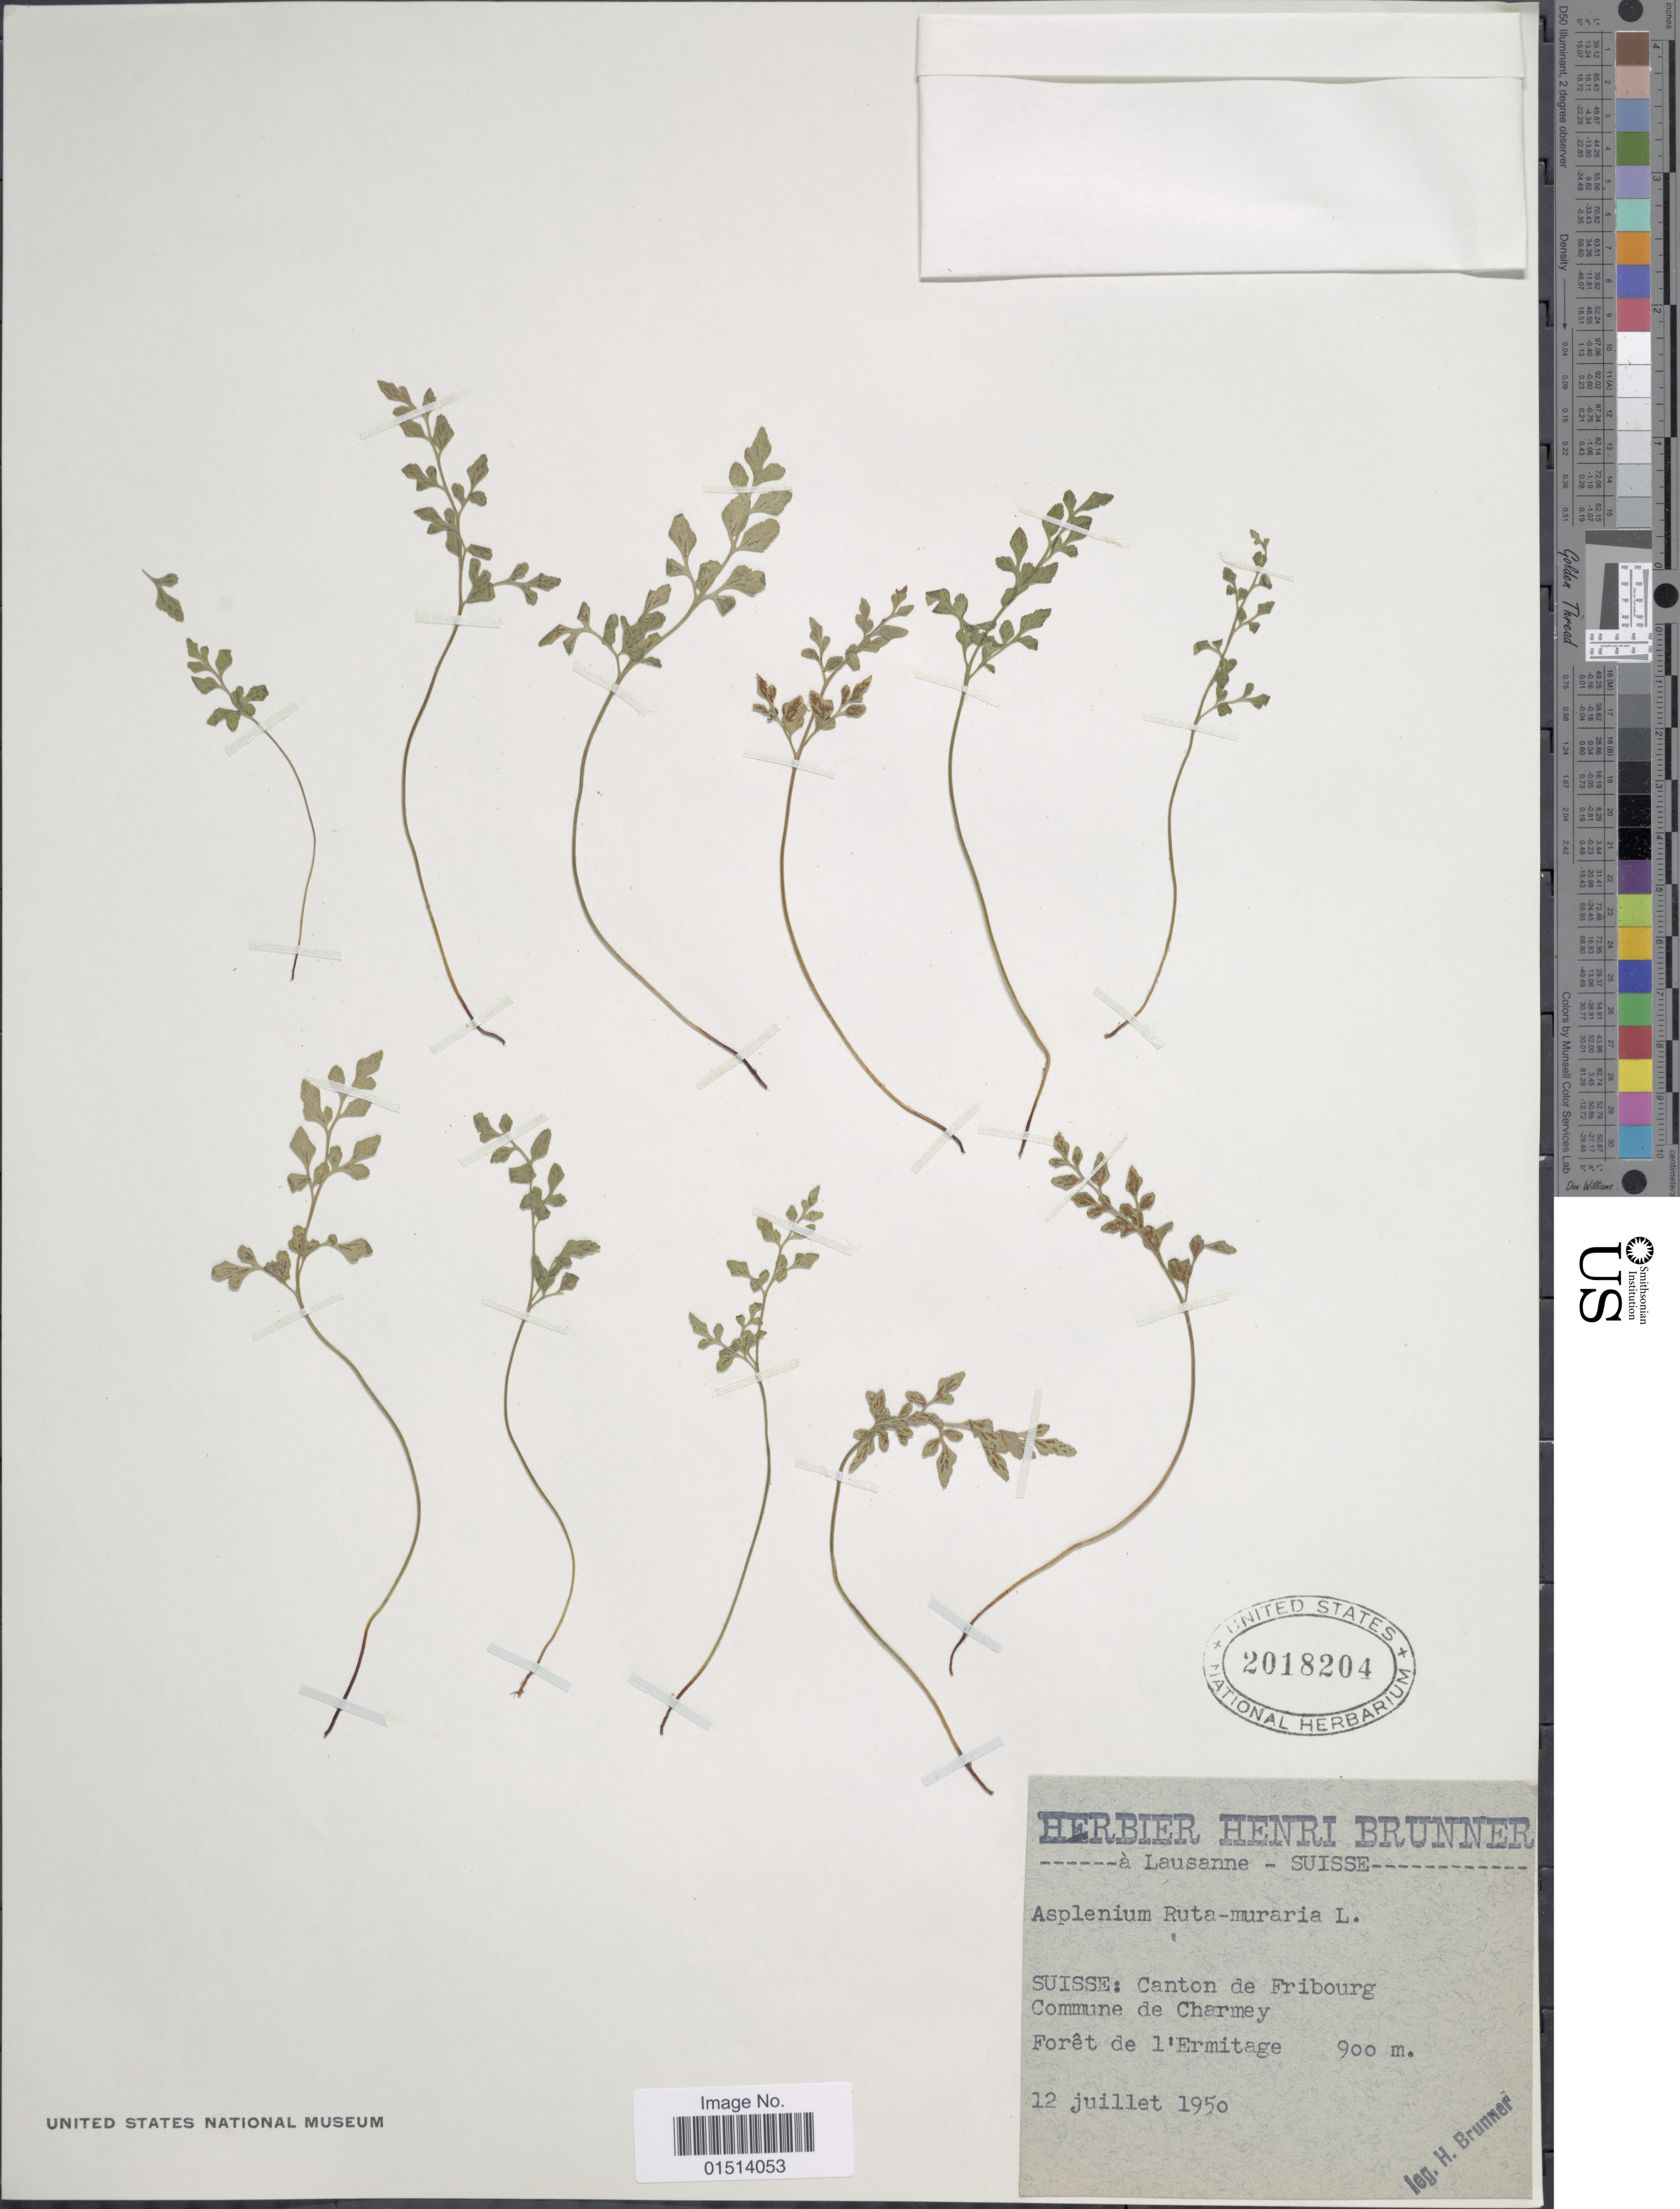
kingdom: Plantae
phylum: Tracheophyta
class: Polypodiopsida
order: Polypodiales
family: Aspleniaceae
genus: Asplenium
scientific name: Asplenium ruta-muraria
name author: L.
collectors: H. Brunner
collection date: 1950-07-12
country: Switzerland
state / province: Fribourg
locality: Suisse: Canton de Fribourg, Commune de Charmey, Foret de l'Ermitage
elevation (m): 900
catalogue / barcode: US 2018204